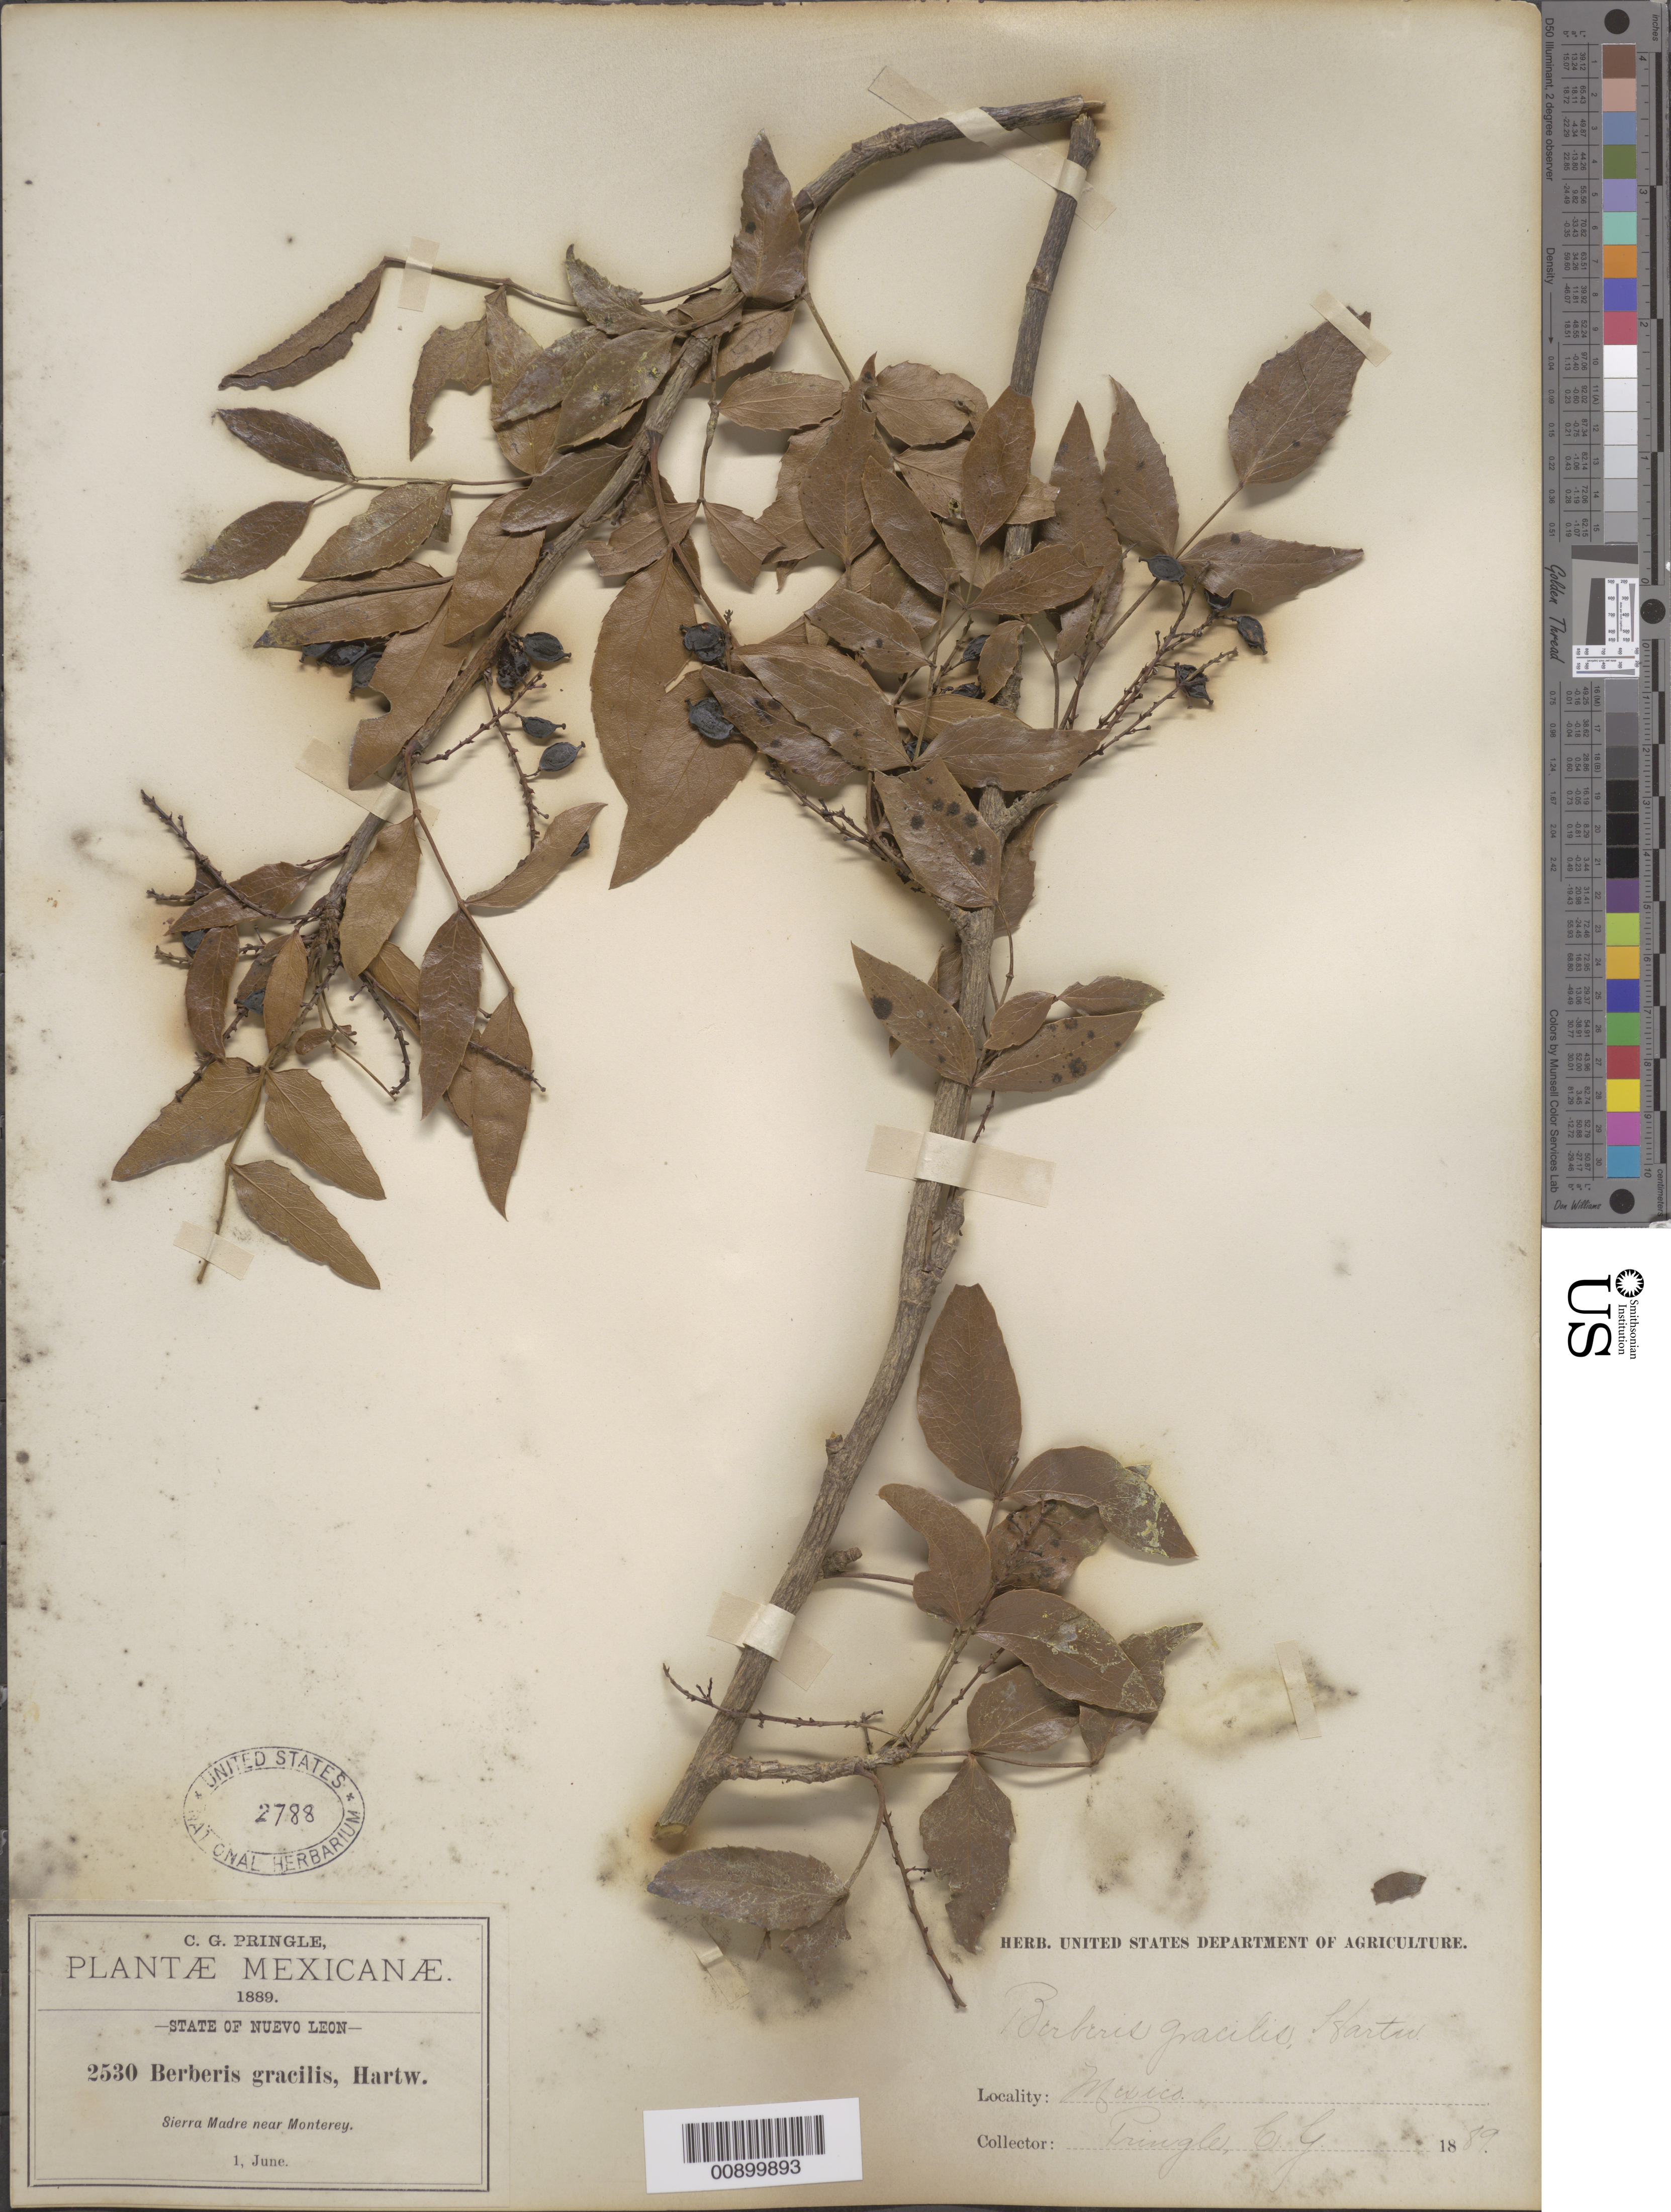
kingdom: Plantae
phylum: Tracheophyta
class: Magnoliopsida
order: Ranunculales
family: Berberidaceae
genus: Mahonia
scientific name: Mahonia gracilis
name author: (Benth.) Fedde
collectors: C. G. Pringle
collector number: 2530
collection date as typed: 01 Jun 1889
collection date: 1889-06-01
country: Mexico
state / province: Nuevo León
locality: Sierra Madre near Monterrey, Nuevo León.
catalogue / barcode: US 2788